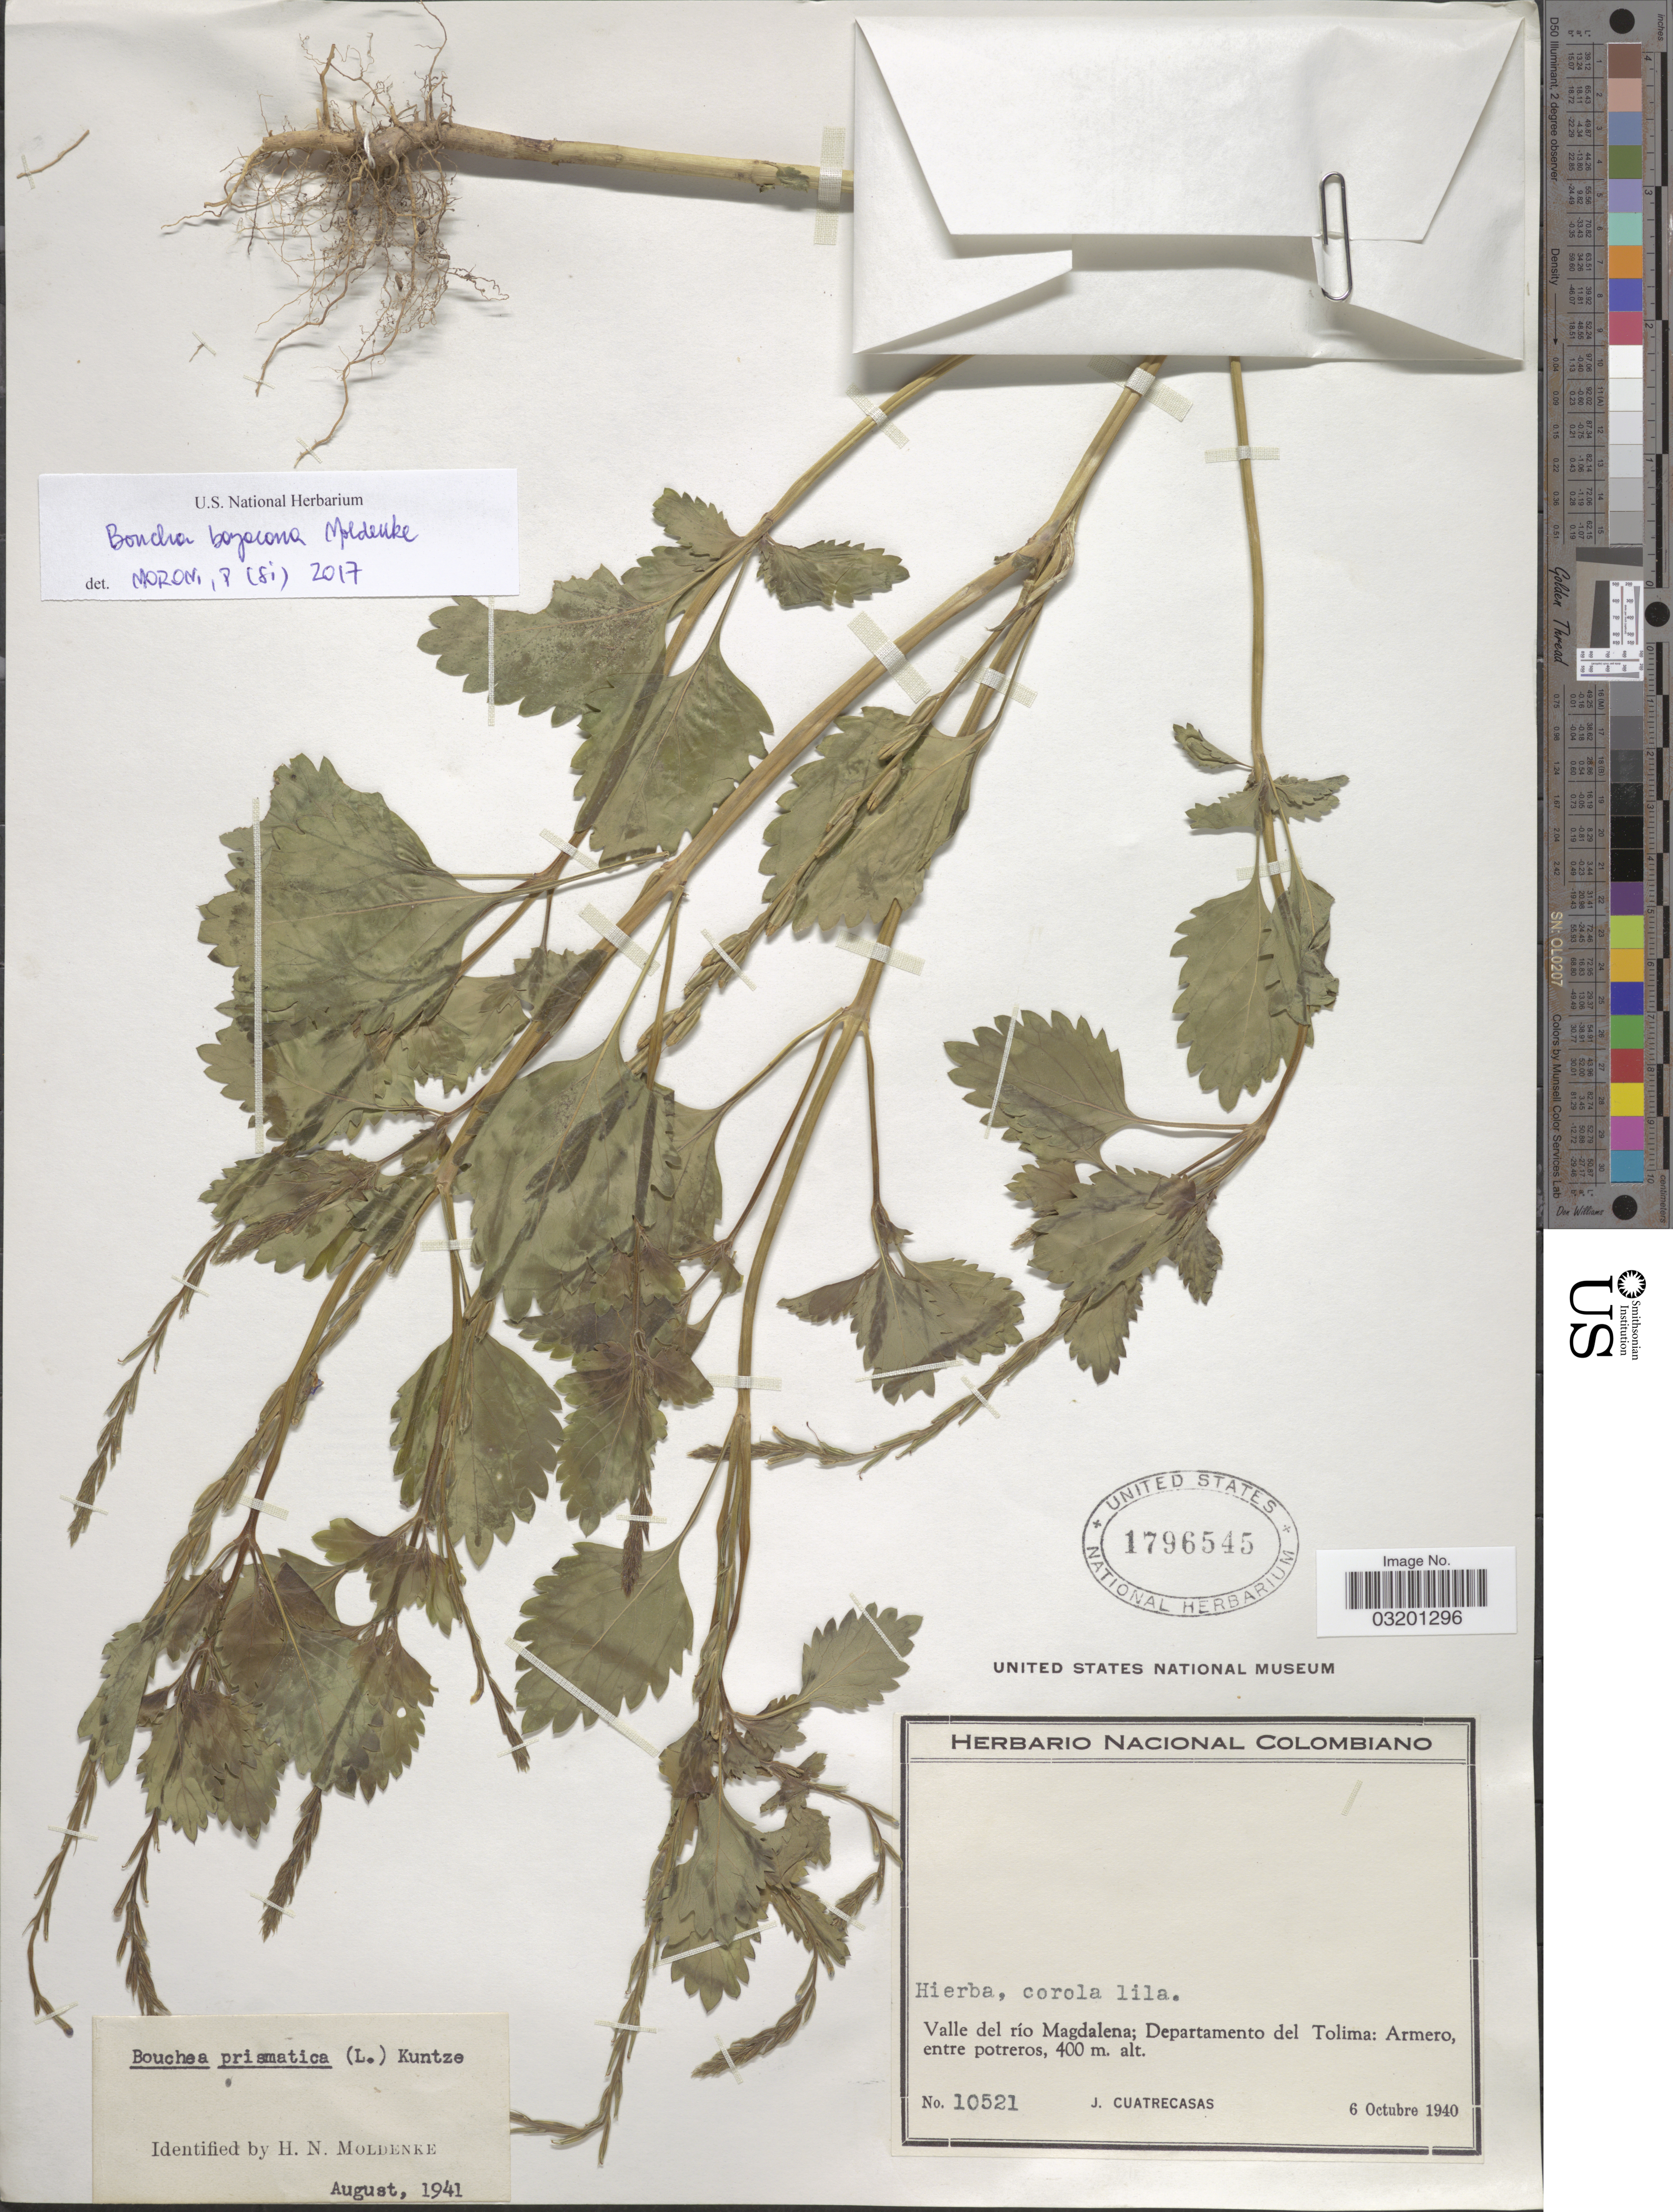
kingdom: Plantae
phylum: Tracheophyta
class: Magnoliopsida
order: Lamiales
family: Verbenaceae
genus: Bouchea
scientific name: Bouchea boyacana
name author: Moldenke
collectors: J. Cuatrecasas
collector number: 10521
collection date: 1940-10-06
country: Colombia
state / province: Tolima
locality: Valle del río Magdalena; Departamento del Tolima: Armero, entre potreros.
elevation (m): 400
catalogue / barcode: US 1796545